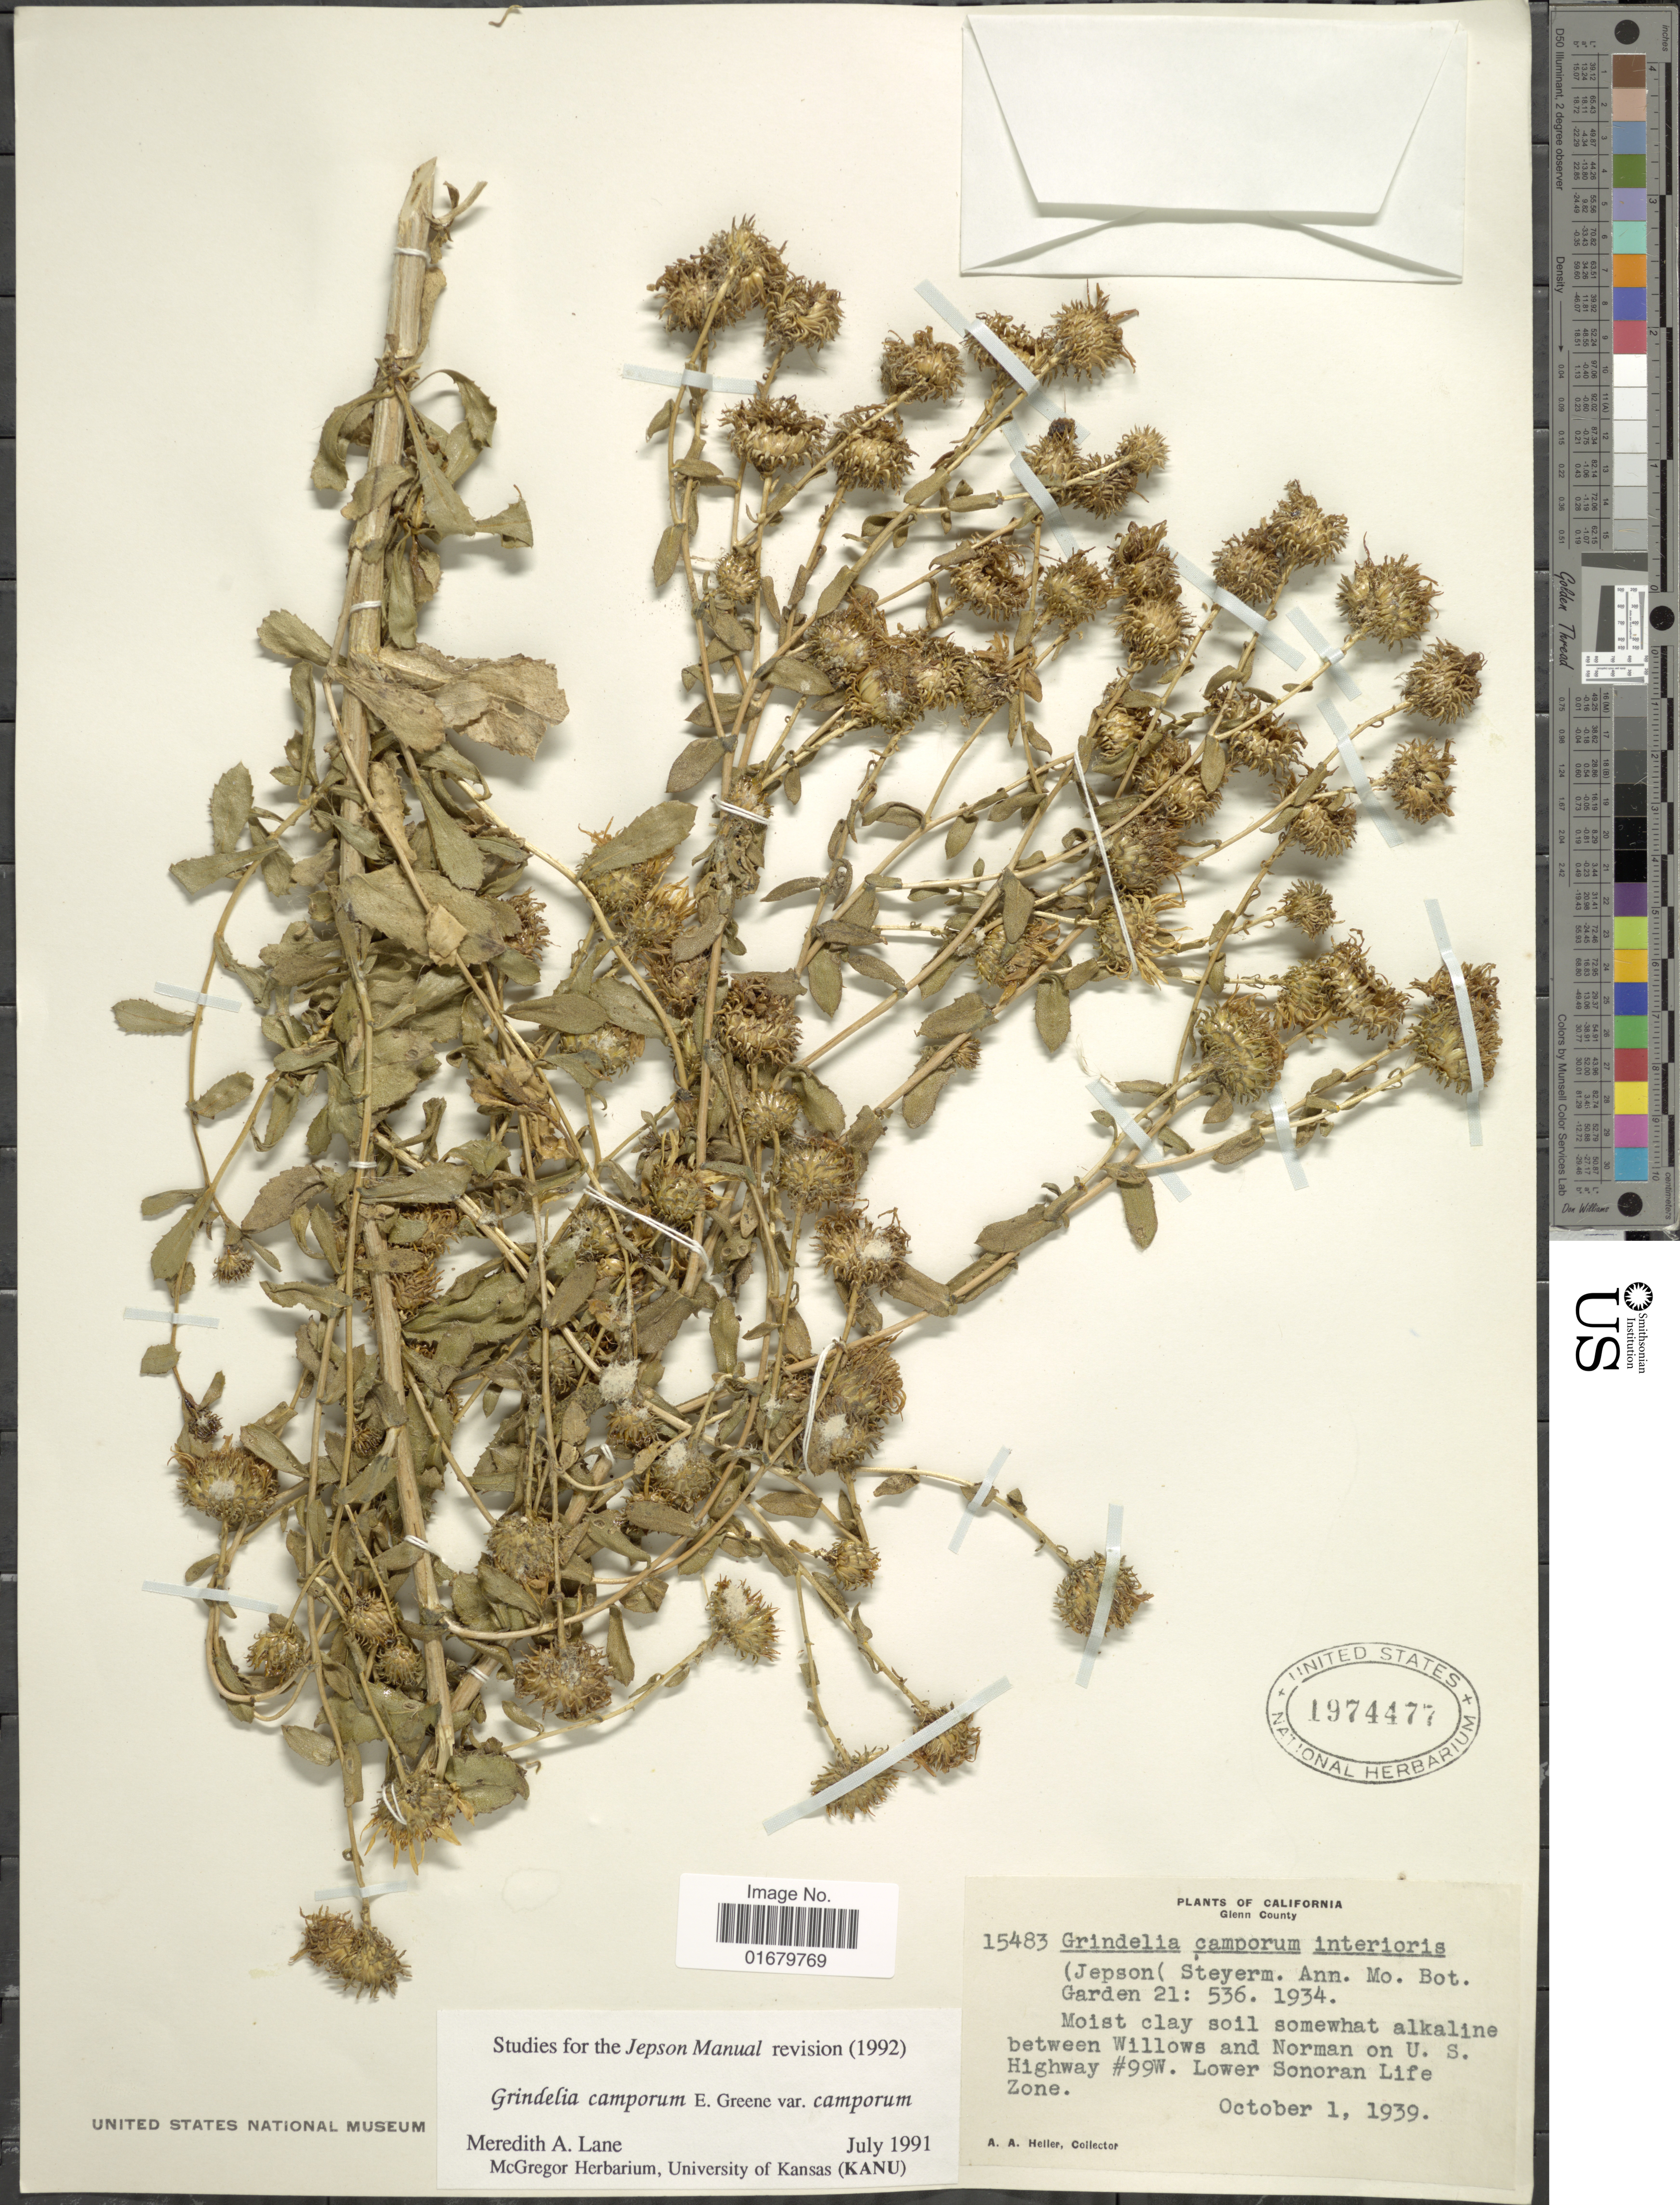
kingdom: Plantae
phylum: Tracheophyta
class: Magnoliopsida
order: Asterales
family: Asteraceae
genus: Grindelia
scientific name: Grindelia camporum var. camporum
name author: Greene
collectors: A. A. Heller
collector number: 15483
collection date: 1939-10-01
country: United States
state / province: California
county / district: Glenn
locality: Glenn County, between Willows and Norman on U.S. highway #99W. Lower Sonoran Life Zone.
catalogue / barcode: US 1974477